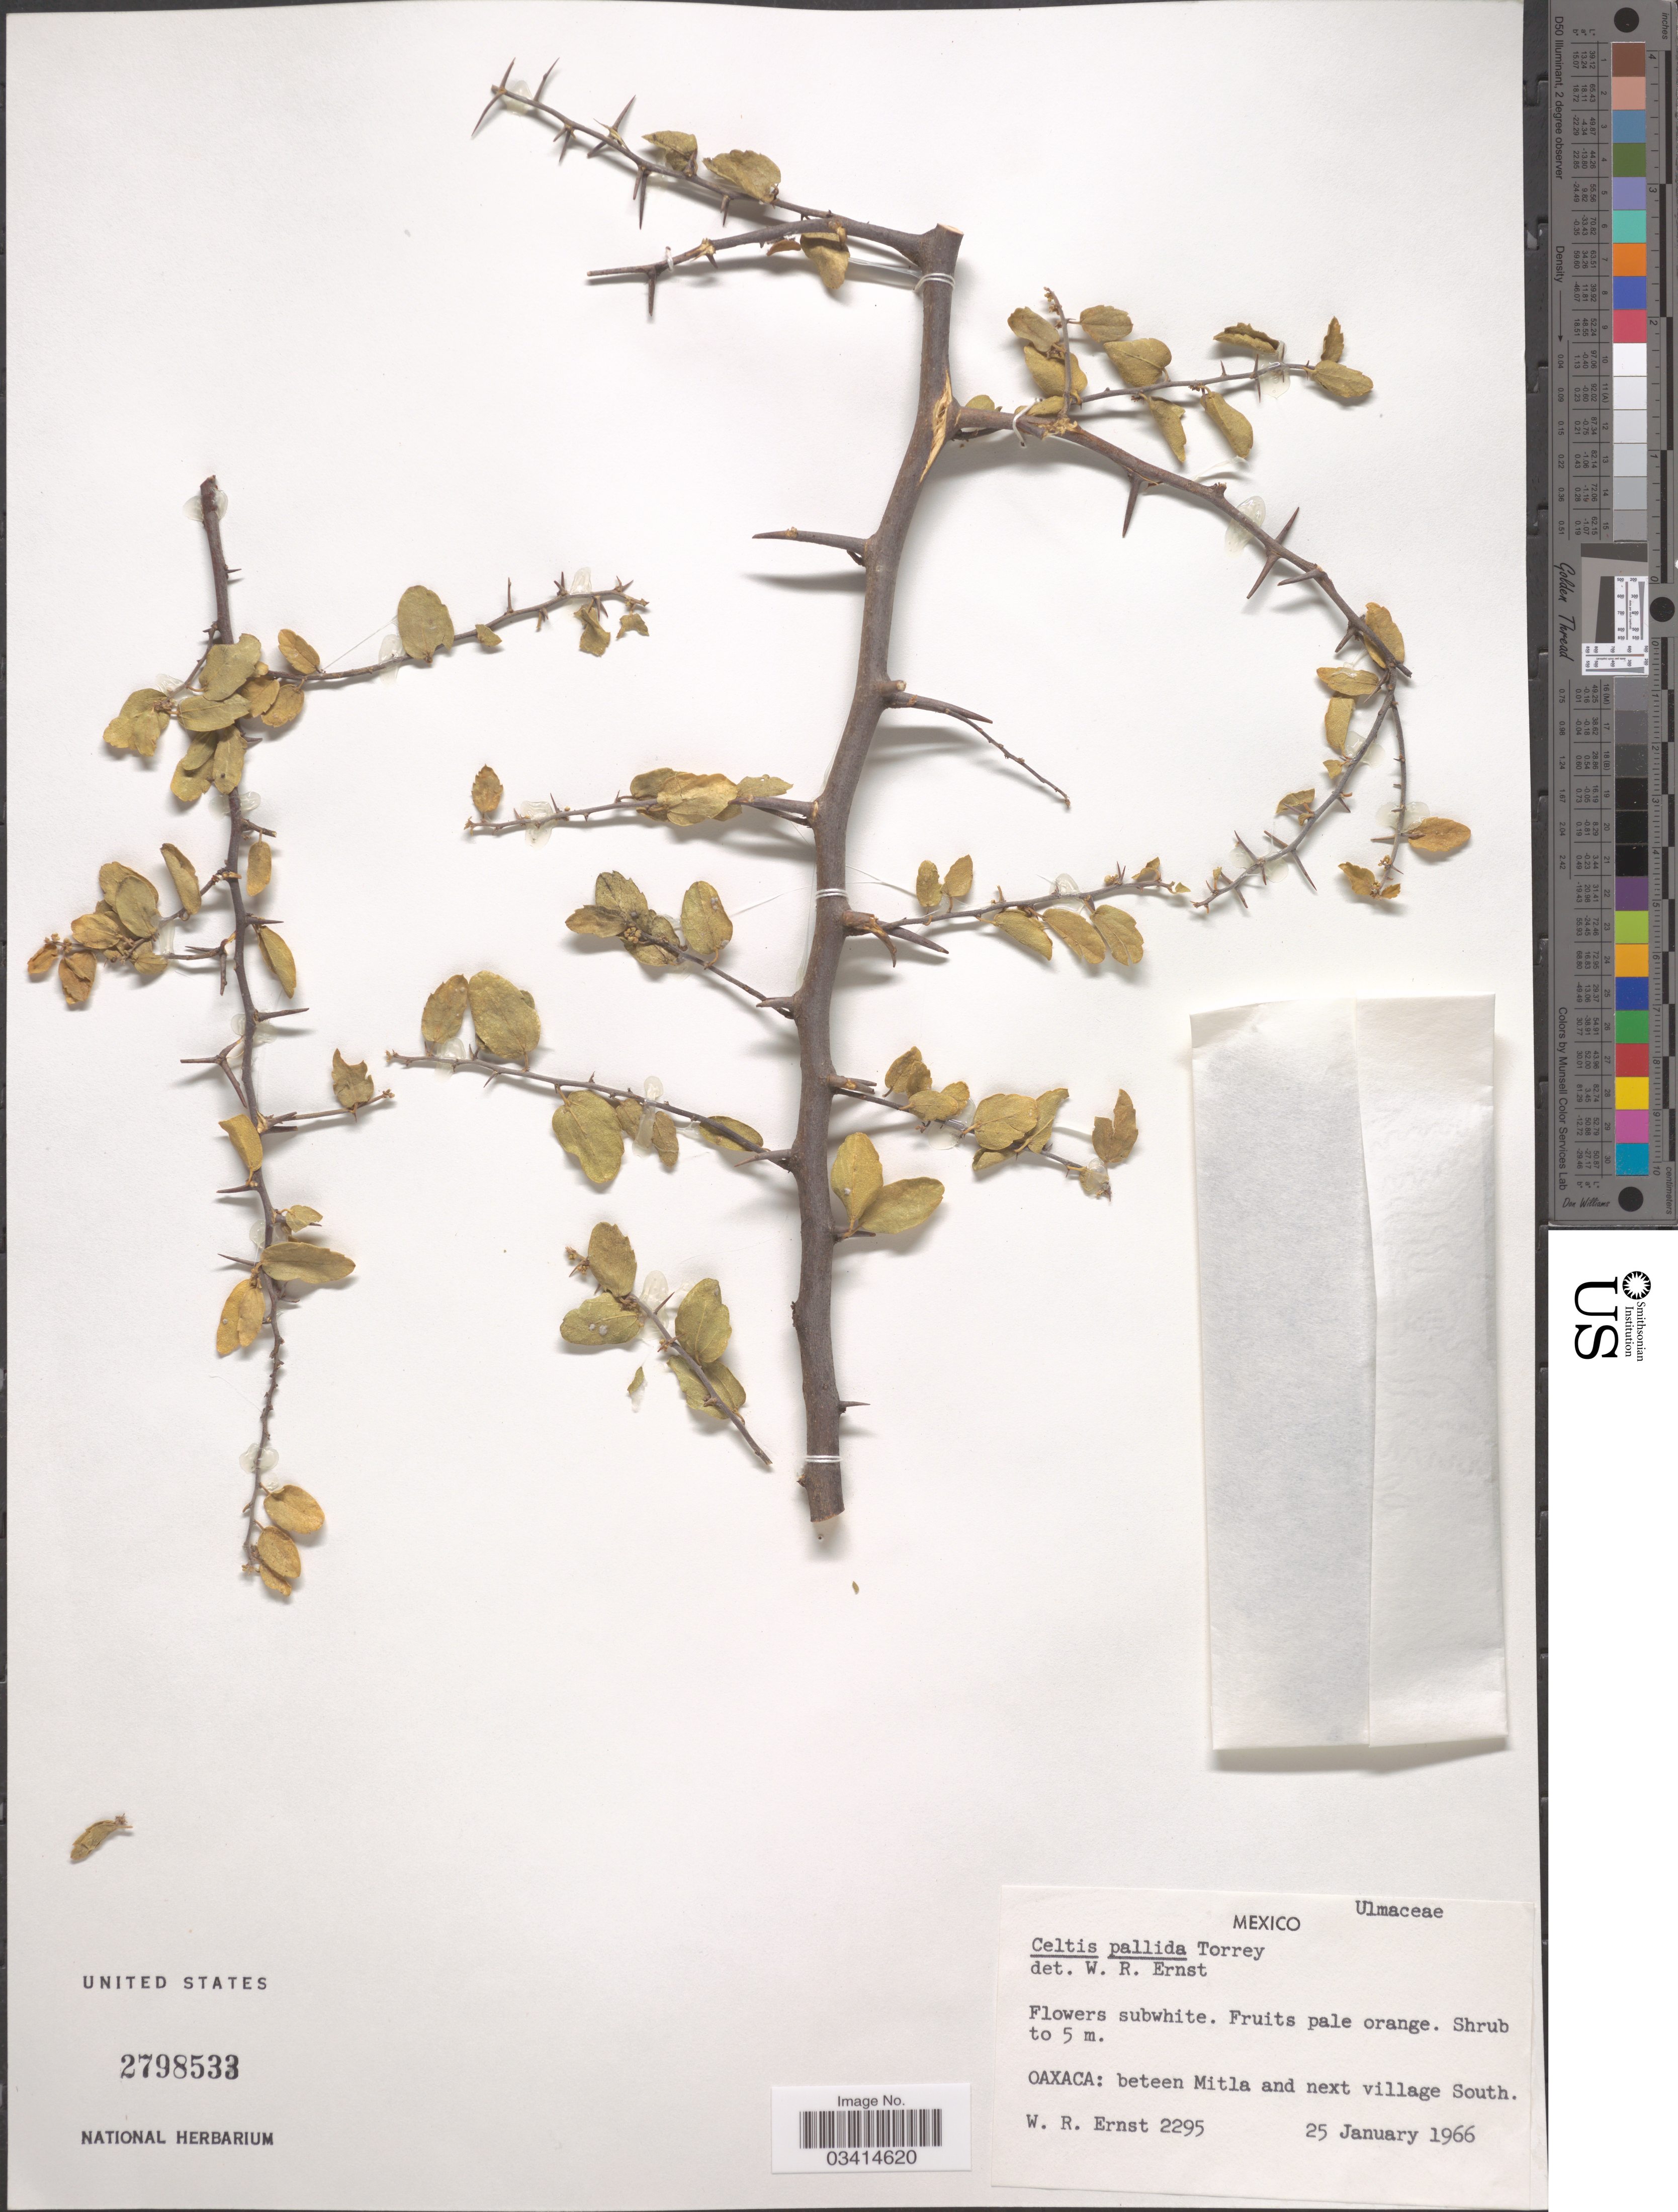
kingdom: Plantae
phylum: Tracheophyta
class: Magnoliopsida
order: Rosales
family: Cannabaceae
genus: Celtis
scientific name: Celtis pallida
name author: Torr. in Emory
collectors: W. R. Ernst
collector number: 2295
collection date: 1966-01-25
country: Mexico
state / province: Oaxaca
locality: Between Mitla and next village South.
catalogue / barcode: US 2798533